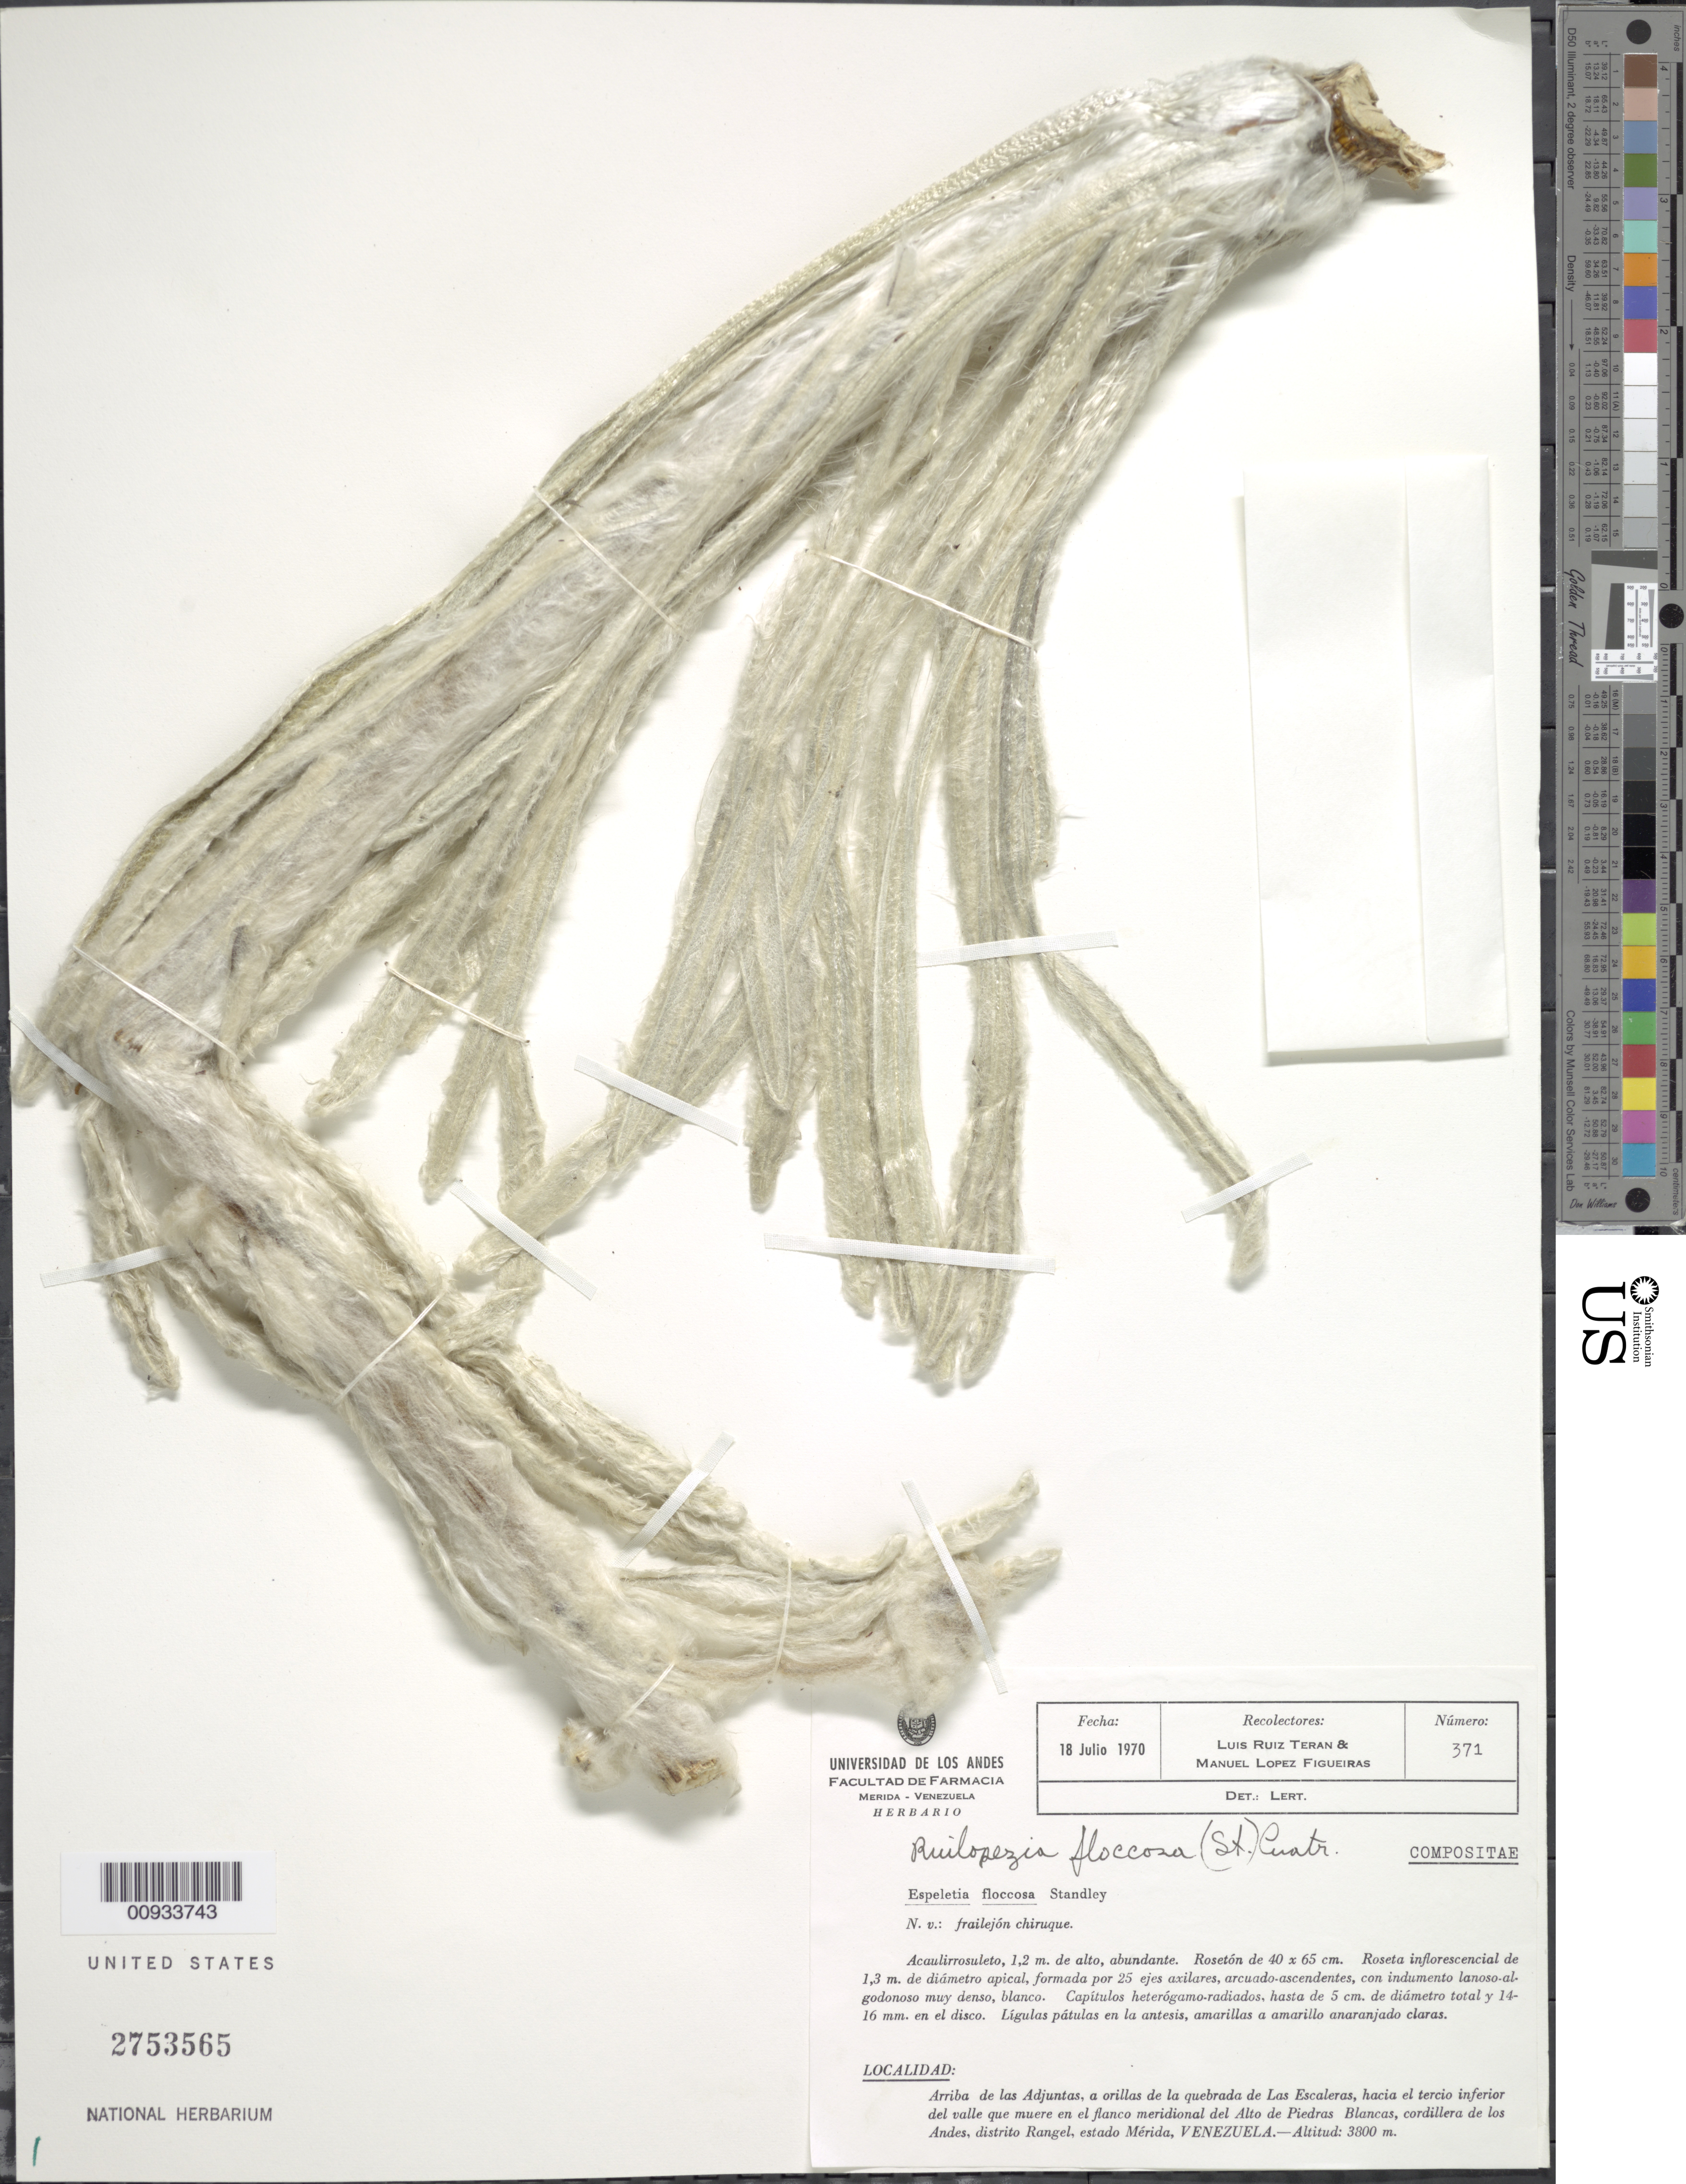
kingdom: Plantae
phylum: Tracheophyta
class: Magnoliopsida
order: Asterales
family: Asteraceae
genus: Ruilopezia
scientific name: Ruilopezia floccosa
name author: (Standl.) Cuatrec.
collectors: L. Teran & M. López Figueiras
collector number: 371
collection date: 1970-07-18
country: Venezuela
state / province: Mérida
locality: Arriba de las Adjuntas, a orillas de la quebrada de Las Escaleras, hacia el tercio inferior del valle que muere en el flanco meridional del Alto de Piedras Blancas, Cordillera de Los Andes, Distrito Rangel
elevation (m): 3800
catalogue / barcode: US 2753565